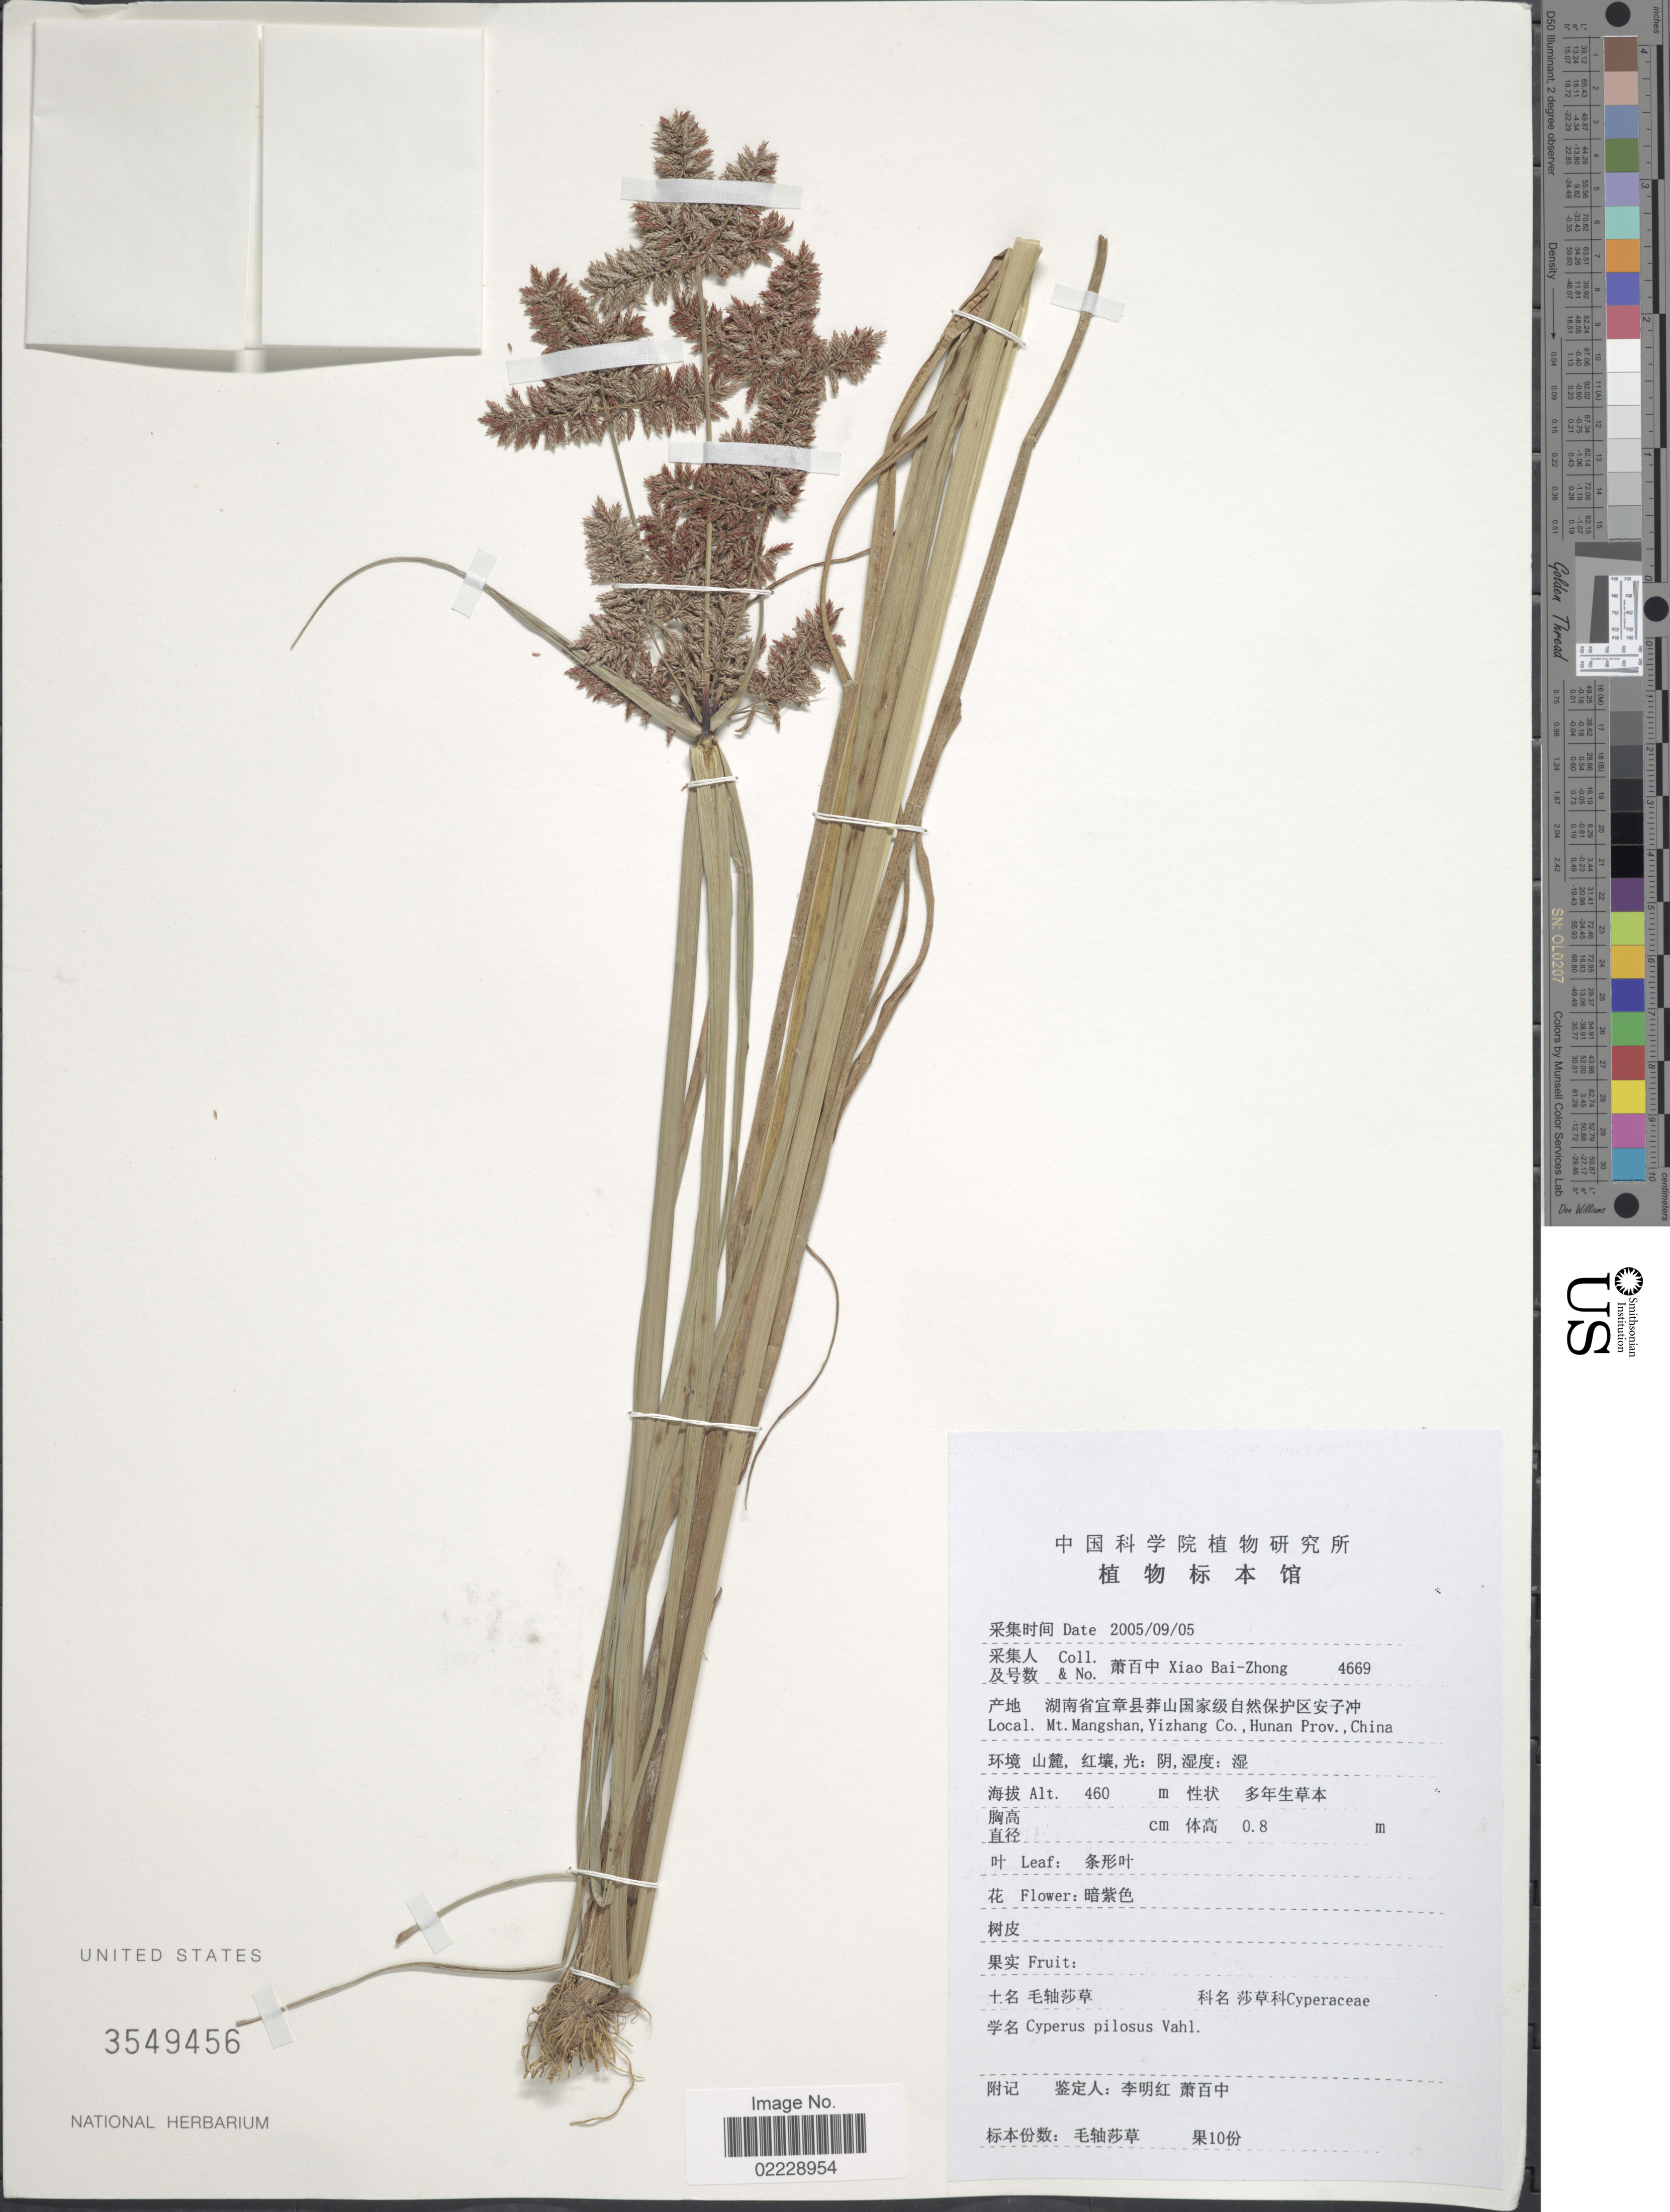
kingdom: Plantae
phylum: Tracheophyta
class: Liliopsida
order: Poales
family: Cyperaceae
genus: Cyperus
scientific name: Cyperus pilosus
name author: Vahl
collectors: B. Z. Xiao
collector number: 4669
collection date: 2005-09-05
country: China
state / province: Hunan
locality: Mt. Mangshan, Yizhang Co.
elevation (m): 460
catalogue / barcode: US 3549456